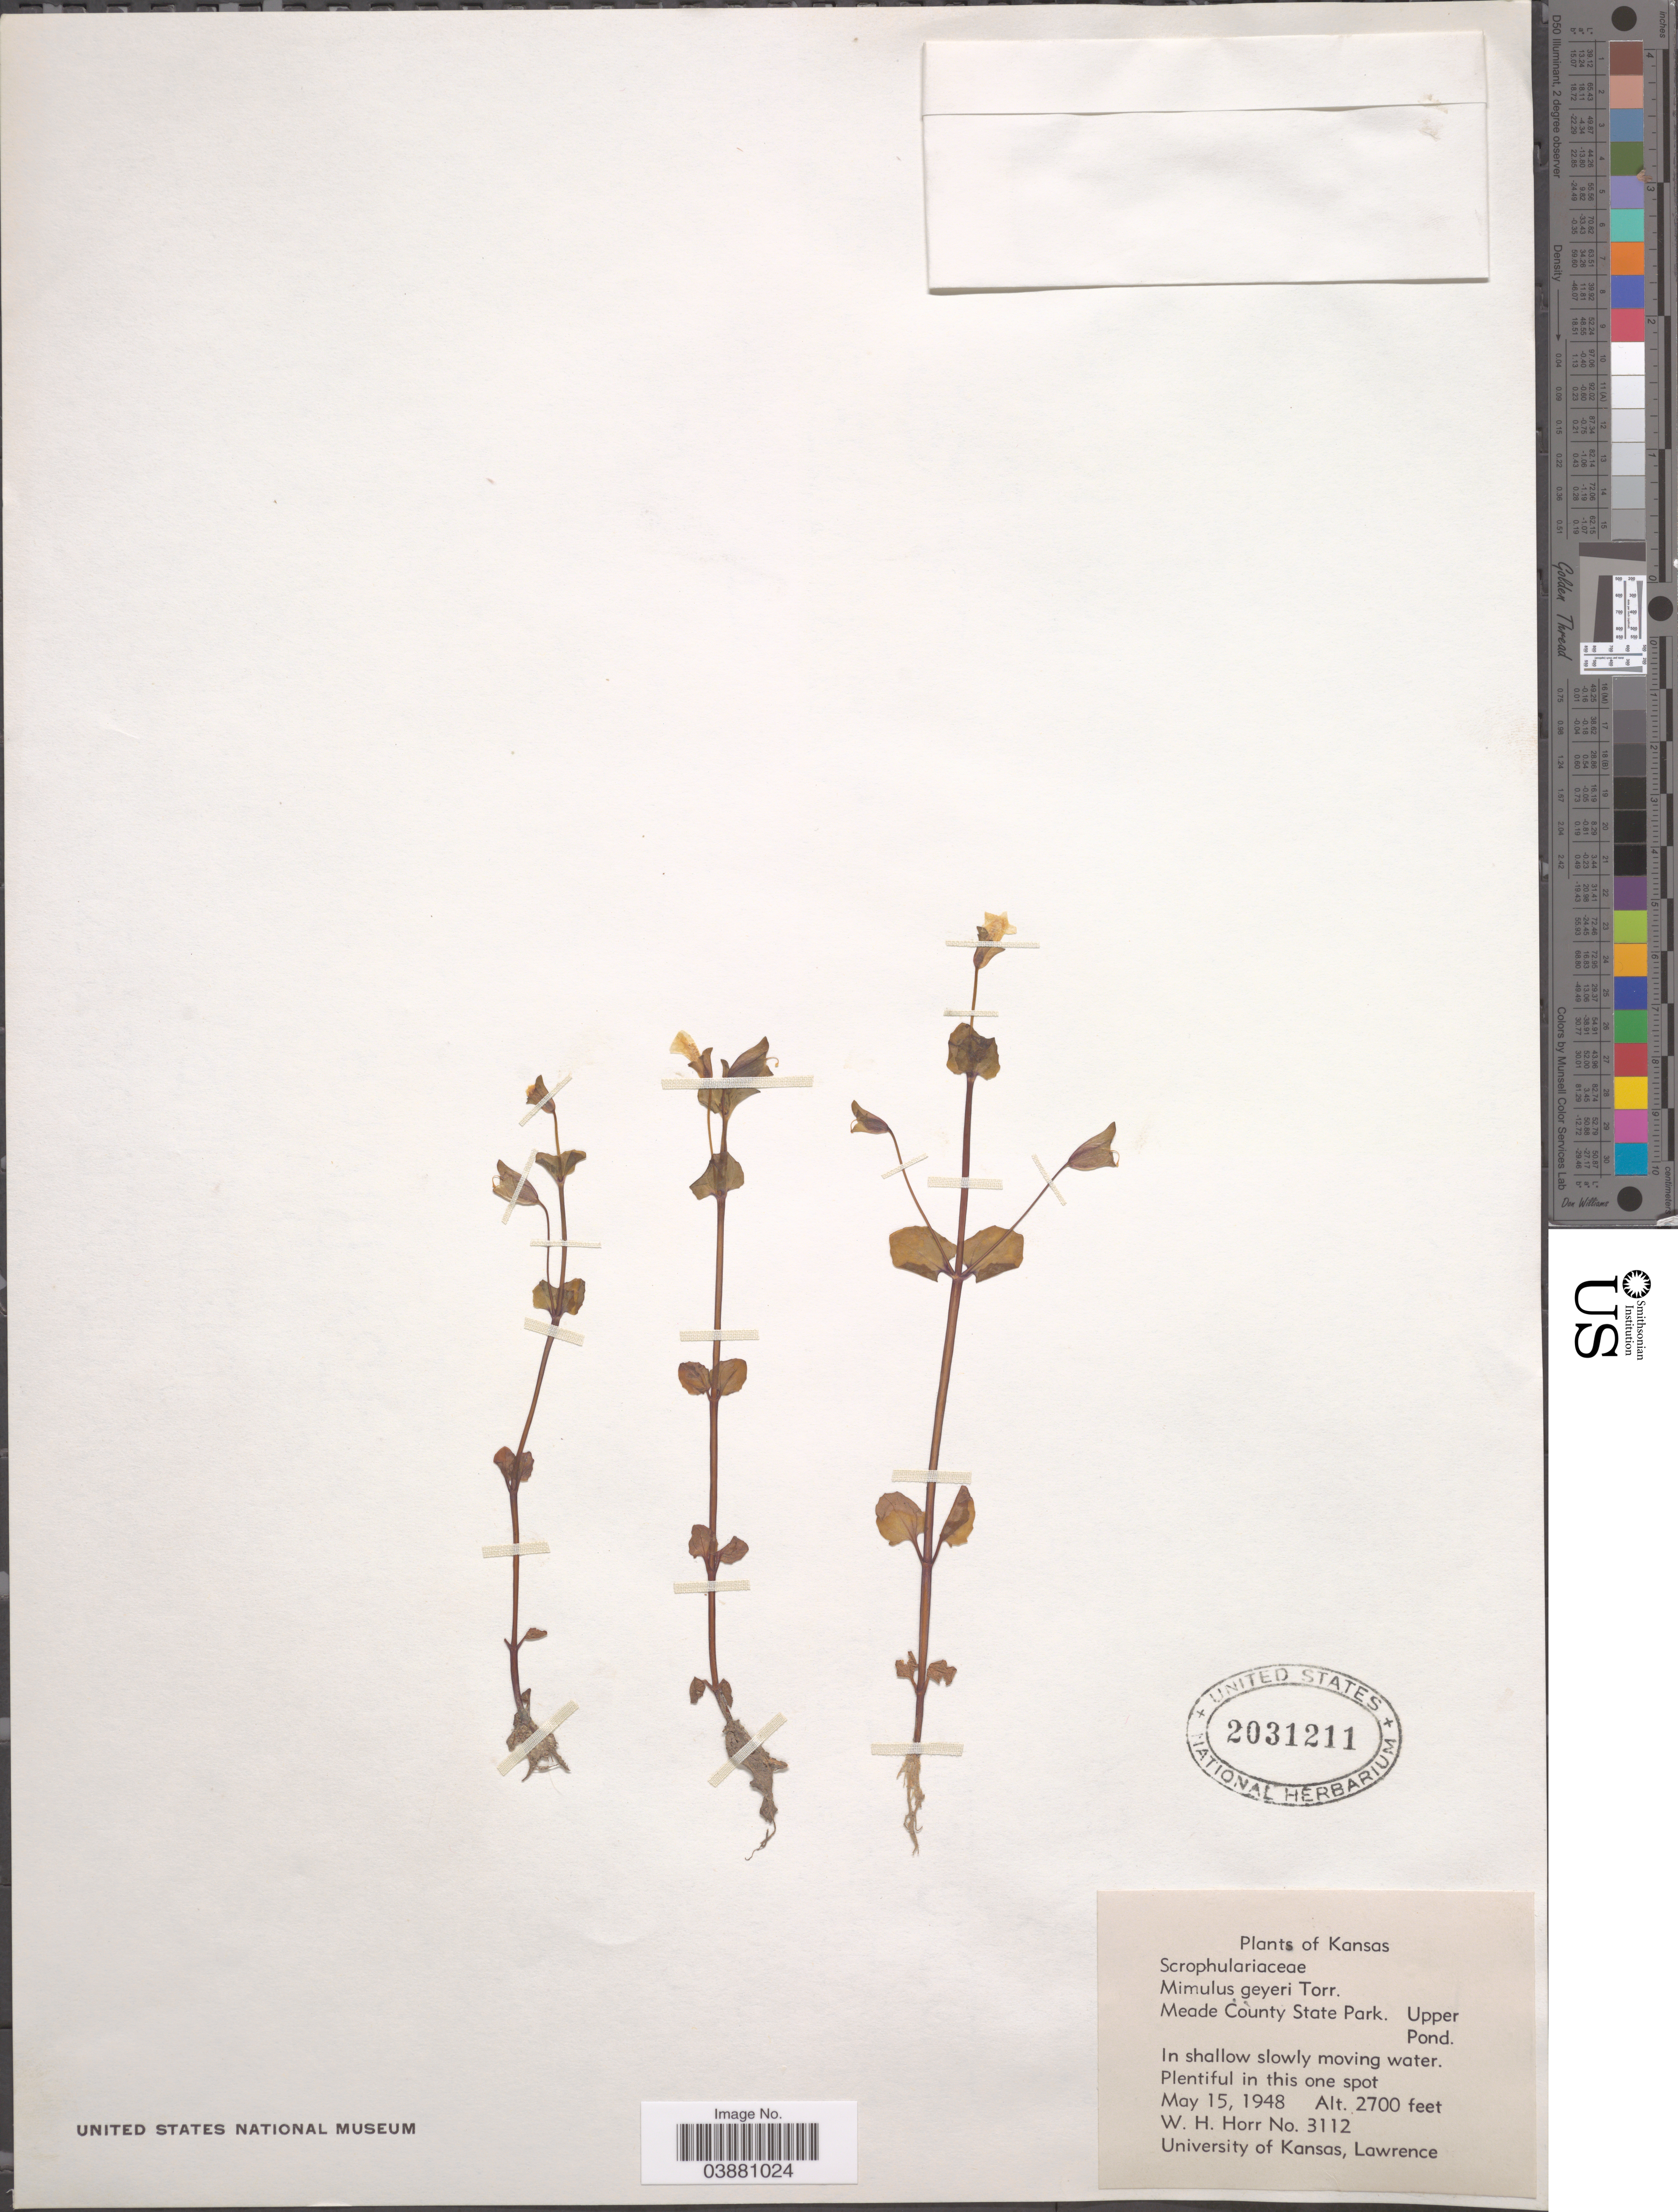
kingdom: Plantae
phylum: Tracheophyta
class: Magnoliopsida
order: Lamiales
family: Phrymaceae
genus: Mimulus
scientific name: Mimulus geyeri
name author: Torr. in Nicollet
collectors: W. H. Horr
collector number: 3112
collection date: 1948-05-15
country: United States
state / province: Kansas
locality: Meade County State Park. Upper Pond.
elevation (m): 823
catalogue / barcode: US 2031211